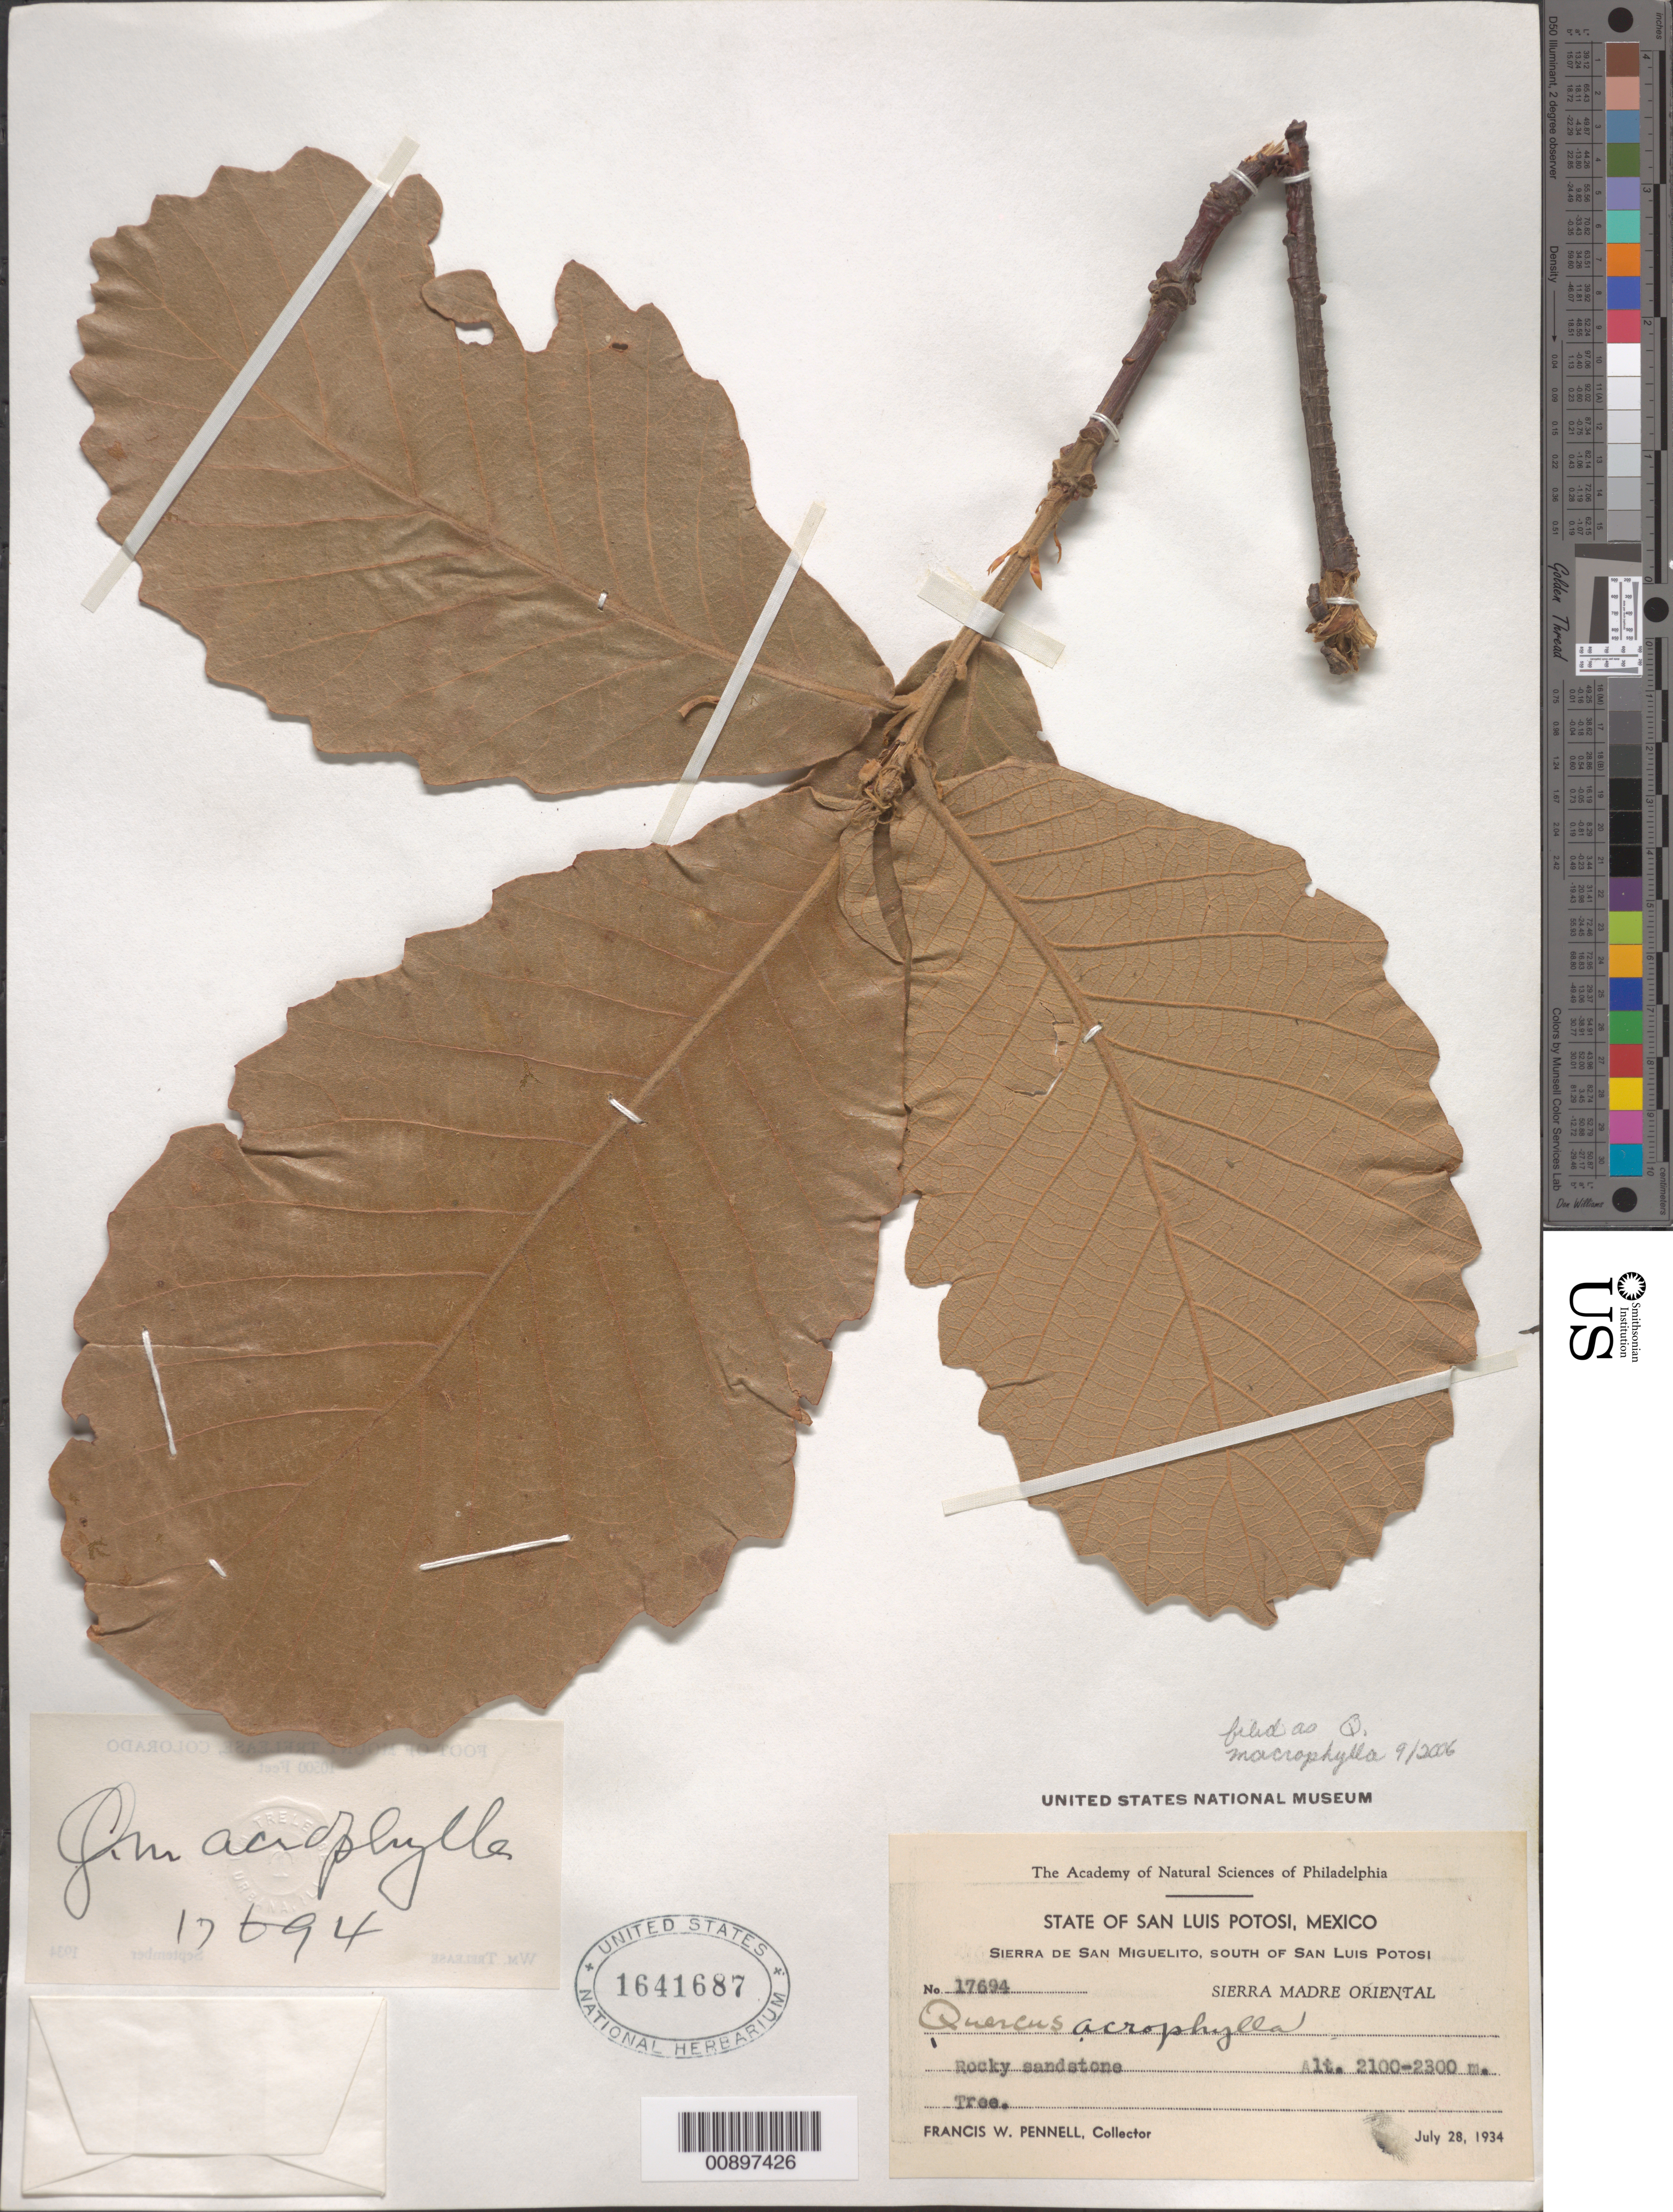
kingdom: Plantae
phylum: Tracheophyta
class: Magnoliopsida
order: Fagales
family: Fagaceae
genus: Quercus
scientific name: Quercus macrophylla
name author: Née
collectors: F. W. Pennell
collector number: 17694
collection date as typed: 28 Jul 1934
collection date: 1934-07-28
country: Mexico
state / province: San Luis Potosí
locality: Sierra de San Miguelito, south of San Luis Potosí. Sierra Madre Oriental.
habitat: Rocky sandstone.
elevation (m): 2300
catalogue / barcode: US 1641687